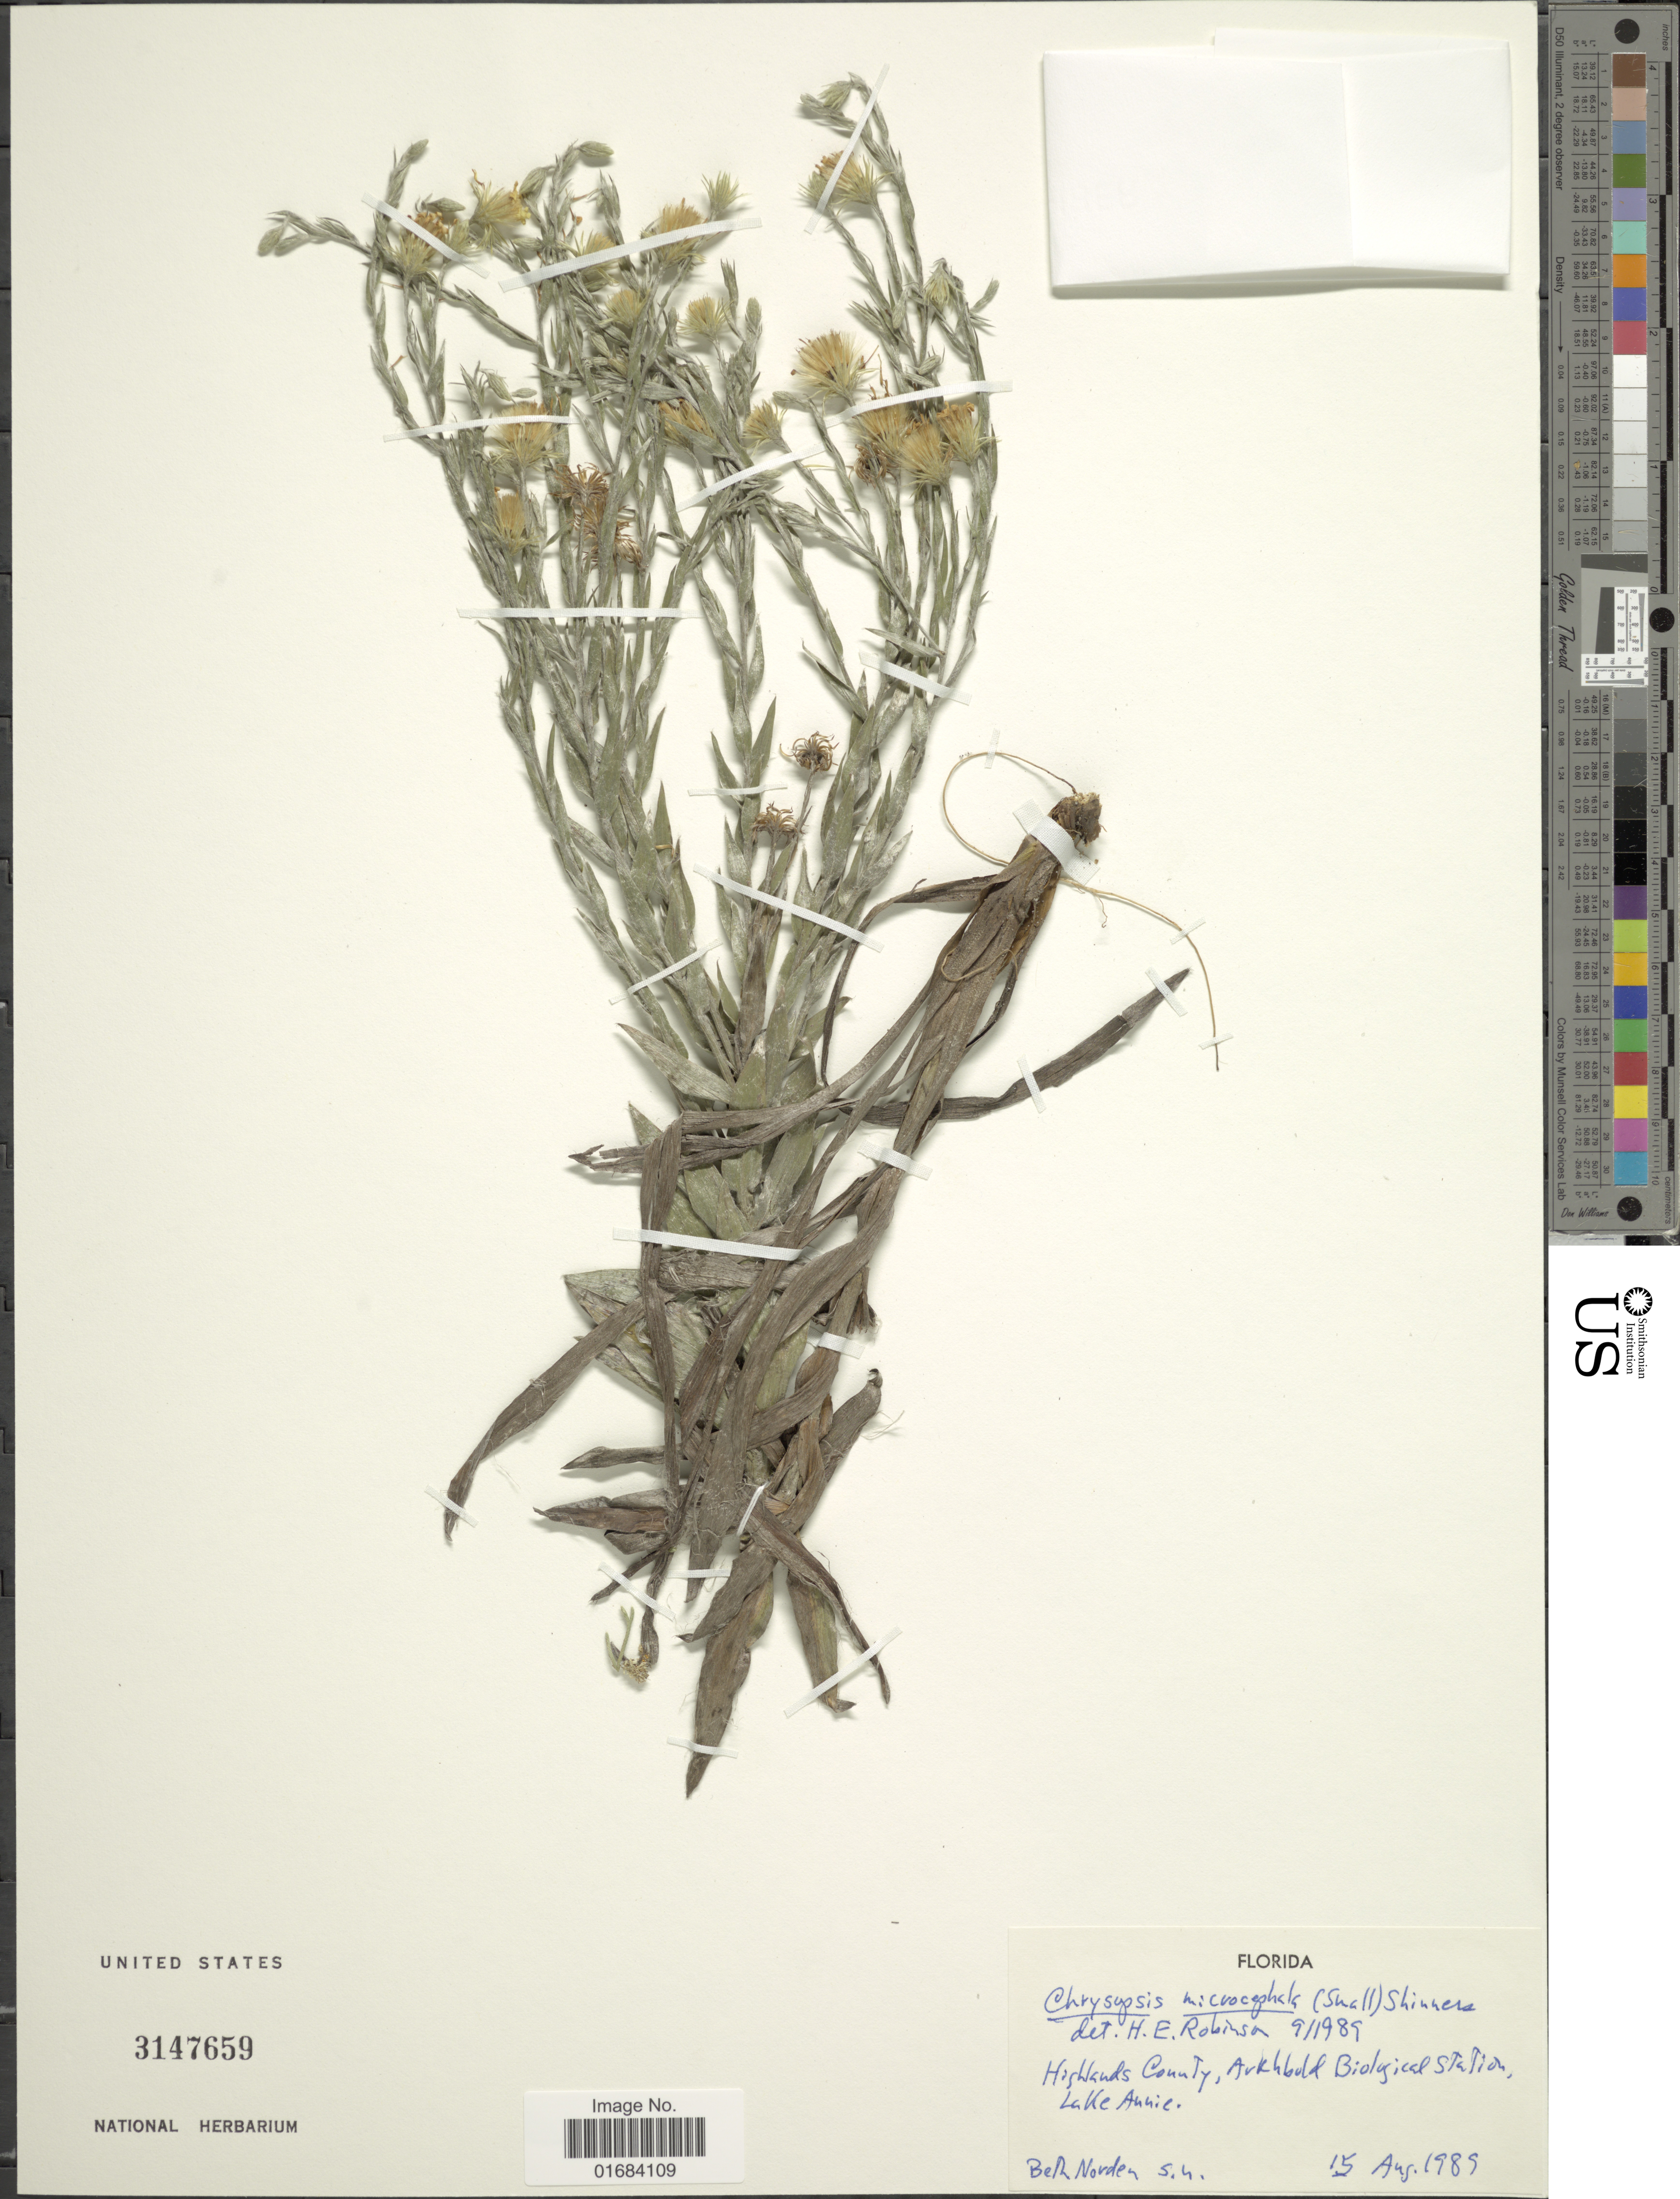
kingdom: Plantae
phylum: Tracheophyta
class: Magnoliopsida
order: Asterales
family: Asteraceae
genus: Pityopsis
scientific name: Pityopsis microcephala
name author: Small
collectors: B. Norden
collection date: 1989-08-15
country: United States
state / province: Florida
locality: Highlands County, Arkbold Biological Station, Lake Annie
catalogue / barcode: US 3147659